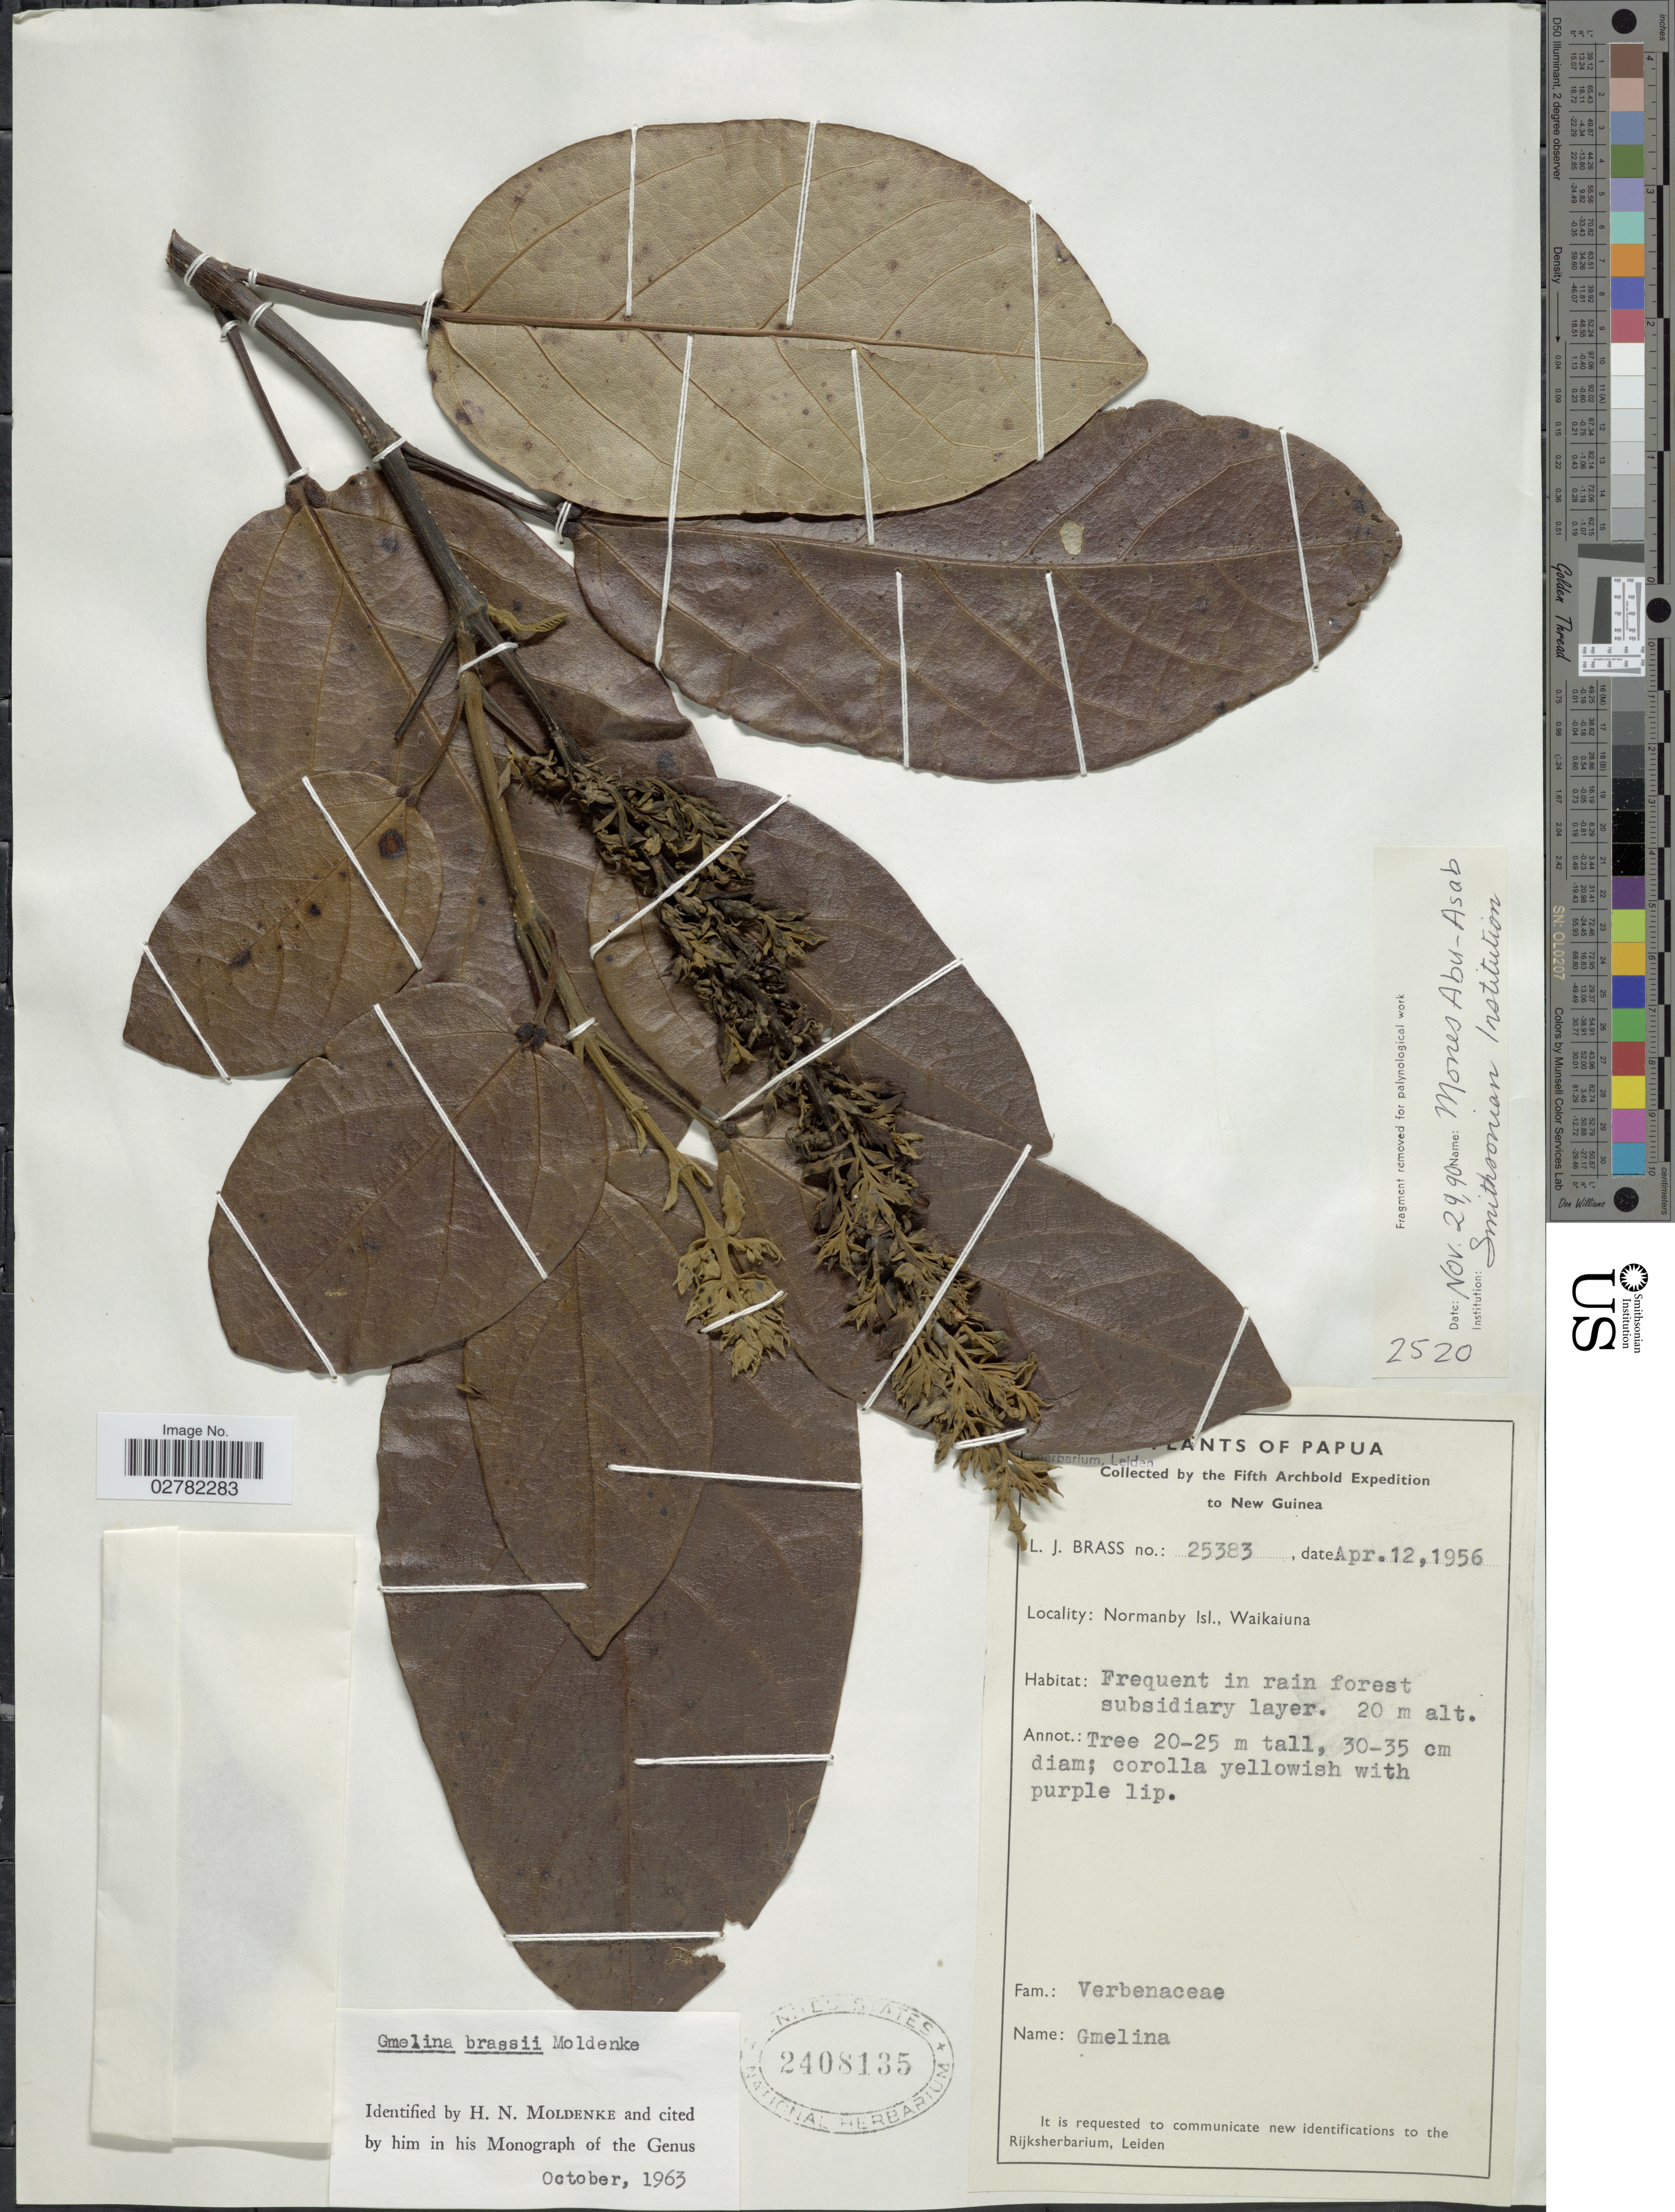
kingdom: Plantae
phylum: Tracheophyta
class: Magnoliopsida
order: Lamiales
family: Lamiaceae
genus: Gmelina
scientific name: Gmelina brassii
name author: Moldenke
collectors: L. J. Brass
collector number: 25383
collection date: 1956-04-12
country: Papua New Guinea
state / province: Milne Bay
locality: Papua. New Guinea. Normanby Isl., Waikaiuna.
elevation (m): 20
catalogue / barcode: US 2408135